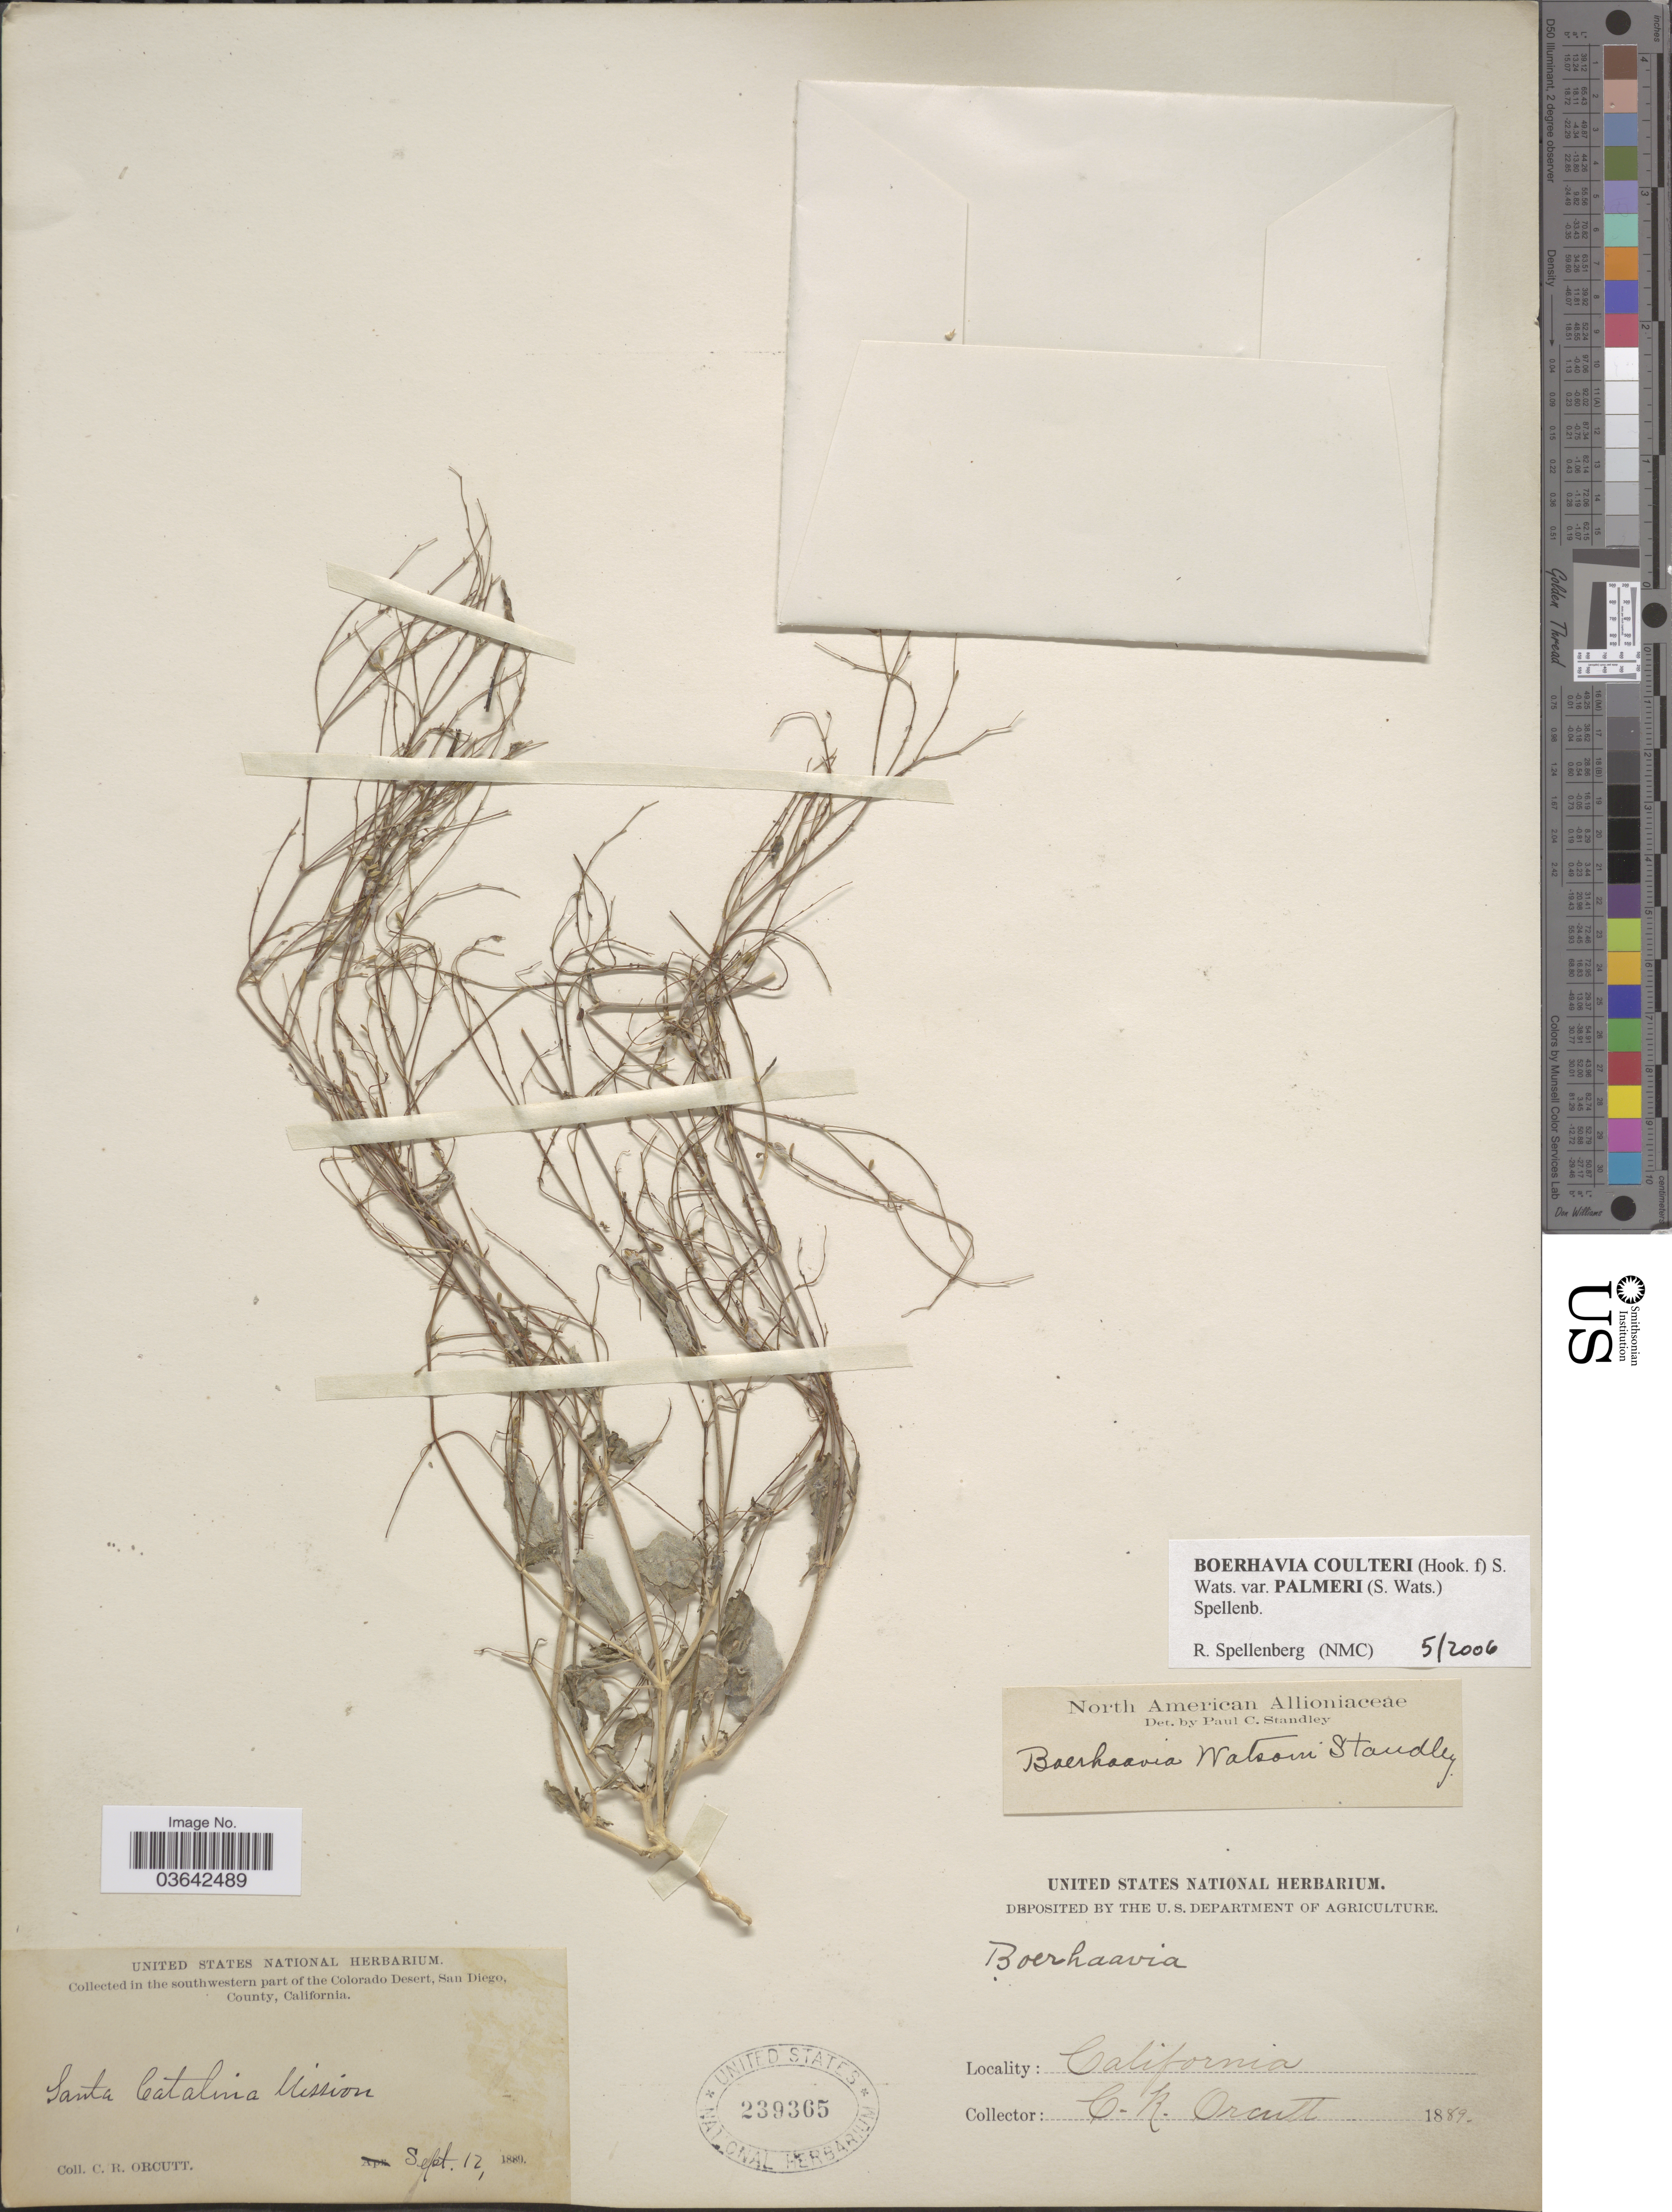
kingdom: Plantae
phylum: Tracheophyta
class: Magnoliopsida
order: Caryophyllales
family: Nyctaginaceae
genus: Boerhavia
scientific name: Boerhavia coulteri var. palmeri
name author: (S. Watson) Spellenb.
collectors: C. R. Orcutt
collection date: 1889-09-12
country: United States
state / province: California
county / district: San Diego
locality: The southwestern part of the Colorado Desert, San Diego, County.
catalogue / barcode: US 239365